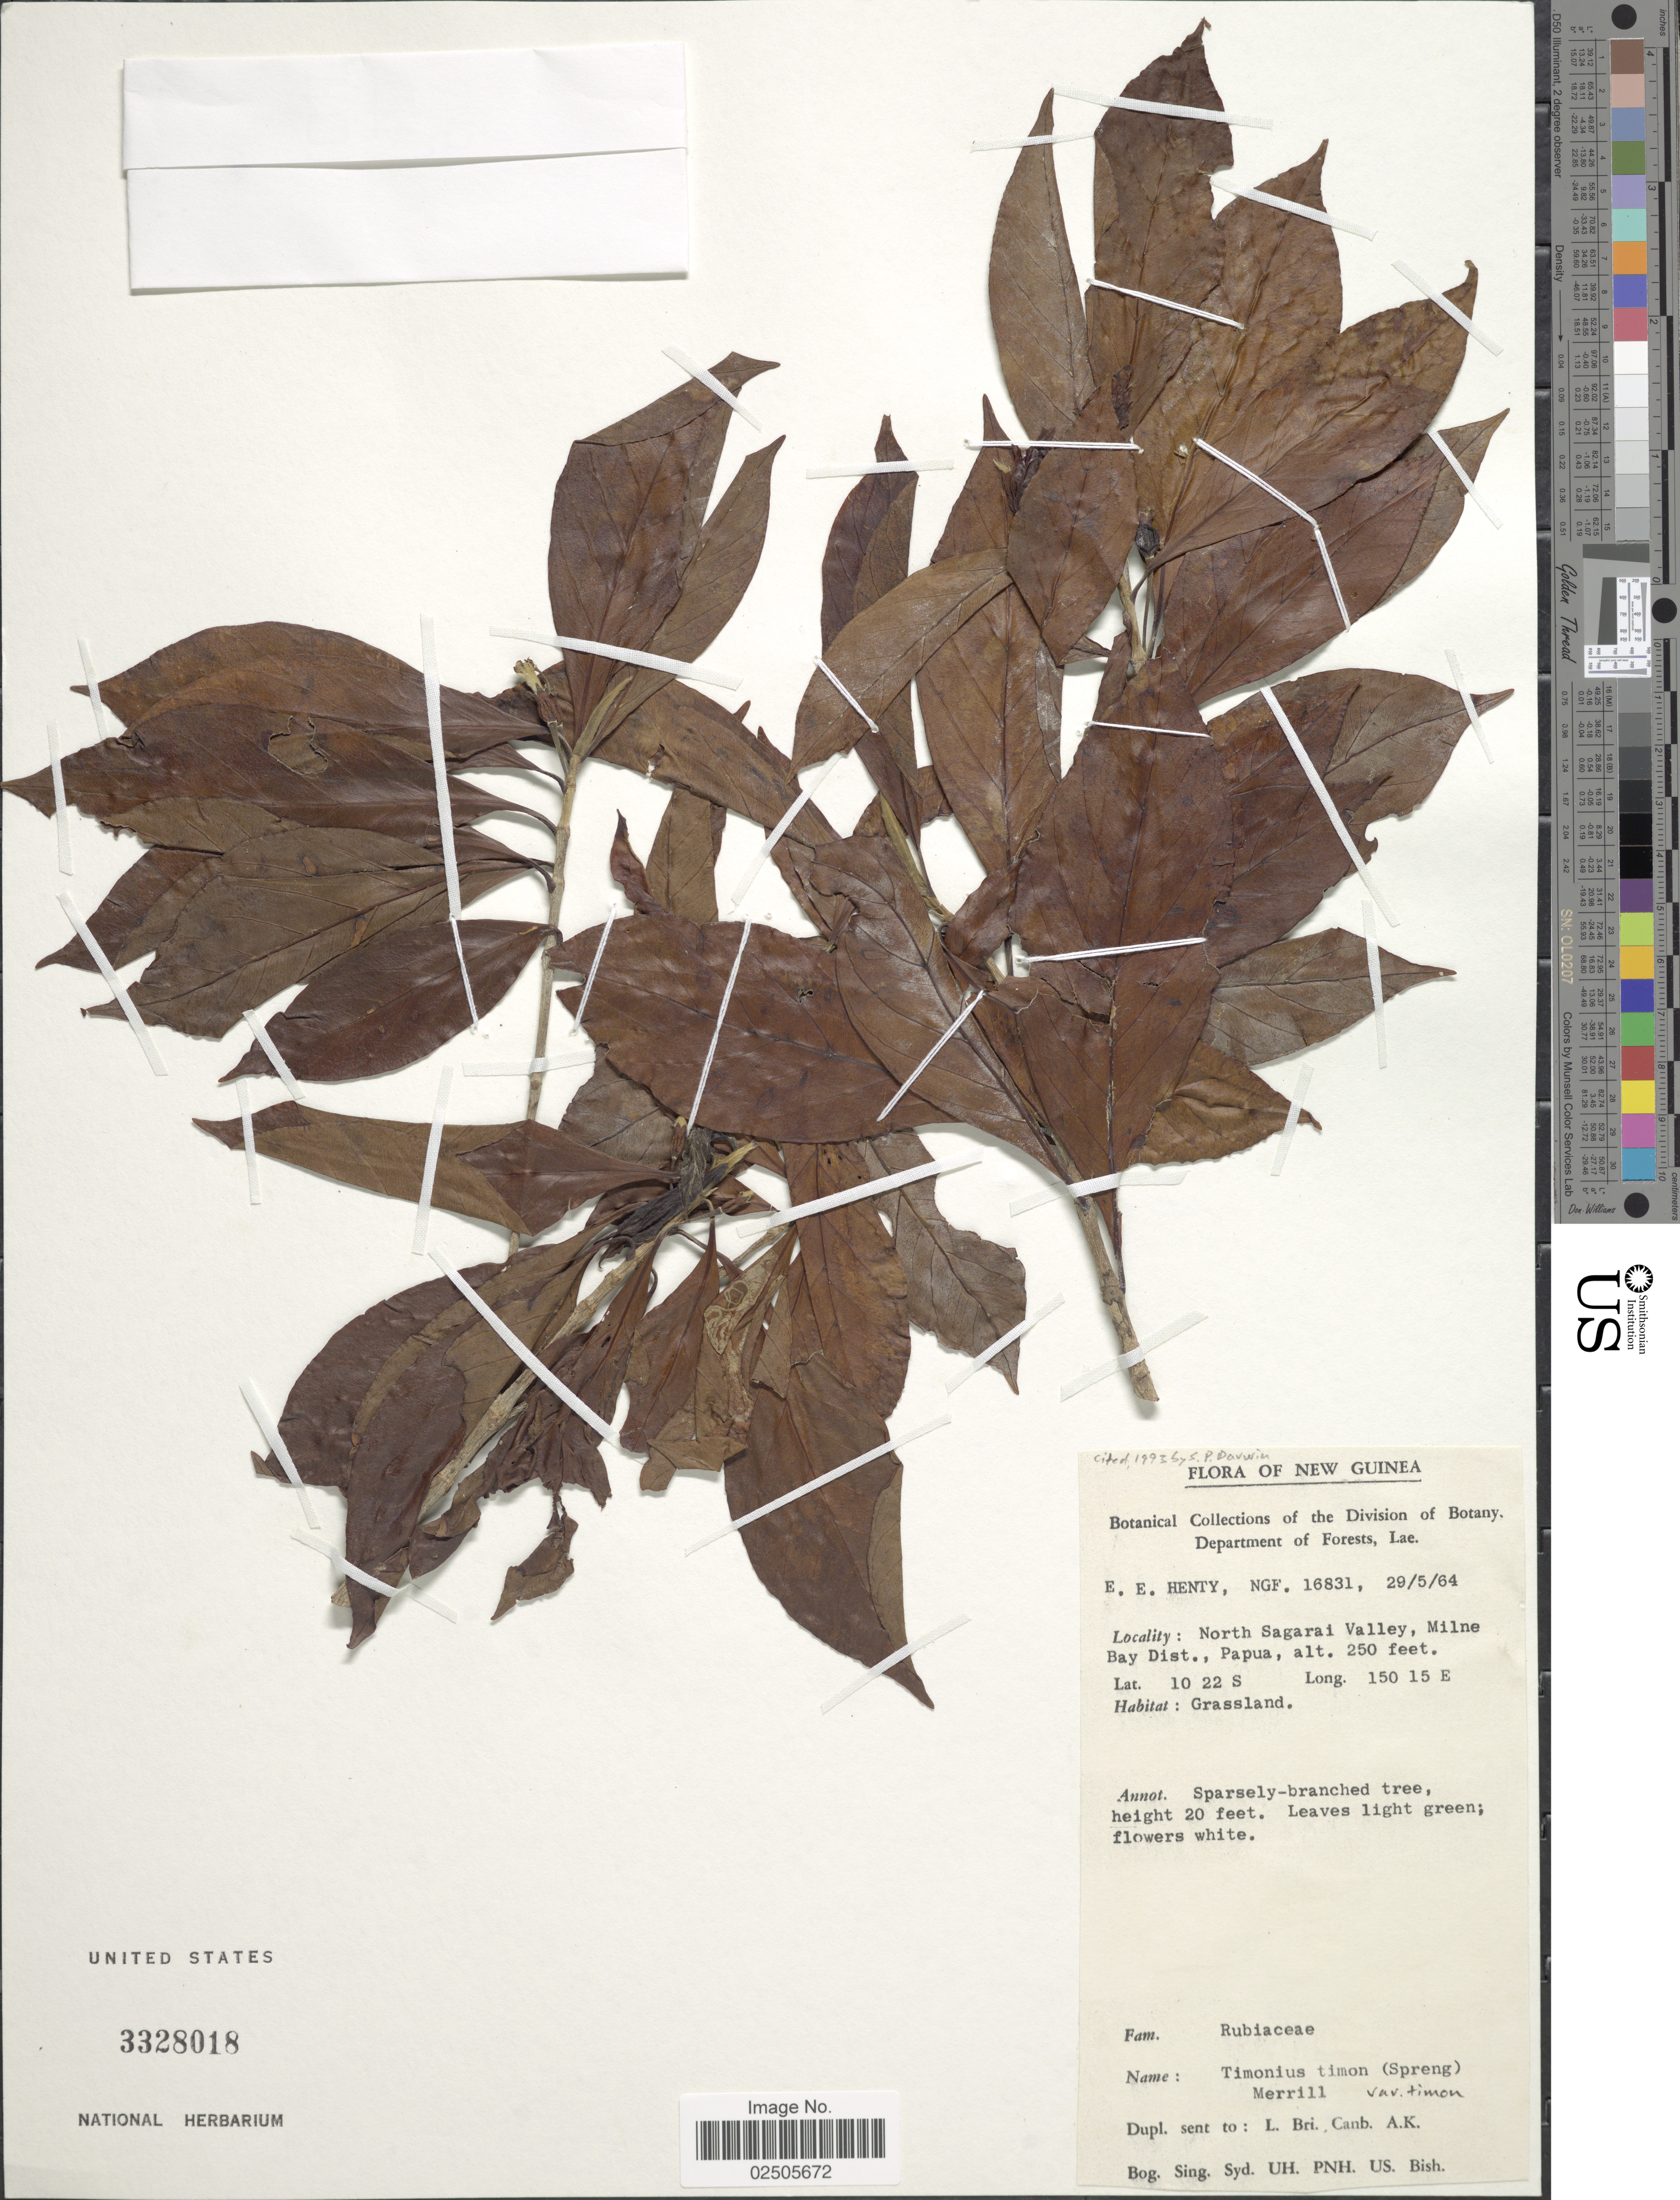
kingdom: Plantae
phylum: Tracheophyta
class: Magnoliopsida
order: Gentianales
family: Rubiaceae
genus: Timonius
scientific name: Timonius timon var. timon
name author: (Spreng.) Merr.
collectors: E. Henty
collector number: NGF16831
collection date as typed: Transcribed d/m/y: 29/5/64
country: Papua New Guinea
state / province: Milne Bay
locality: New Guinea, North Sagarai Valley, Milne Bay Dist. Papua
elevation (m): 76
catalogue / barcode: US 3328018